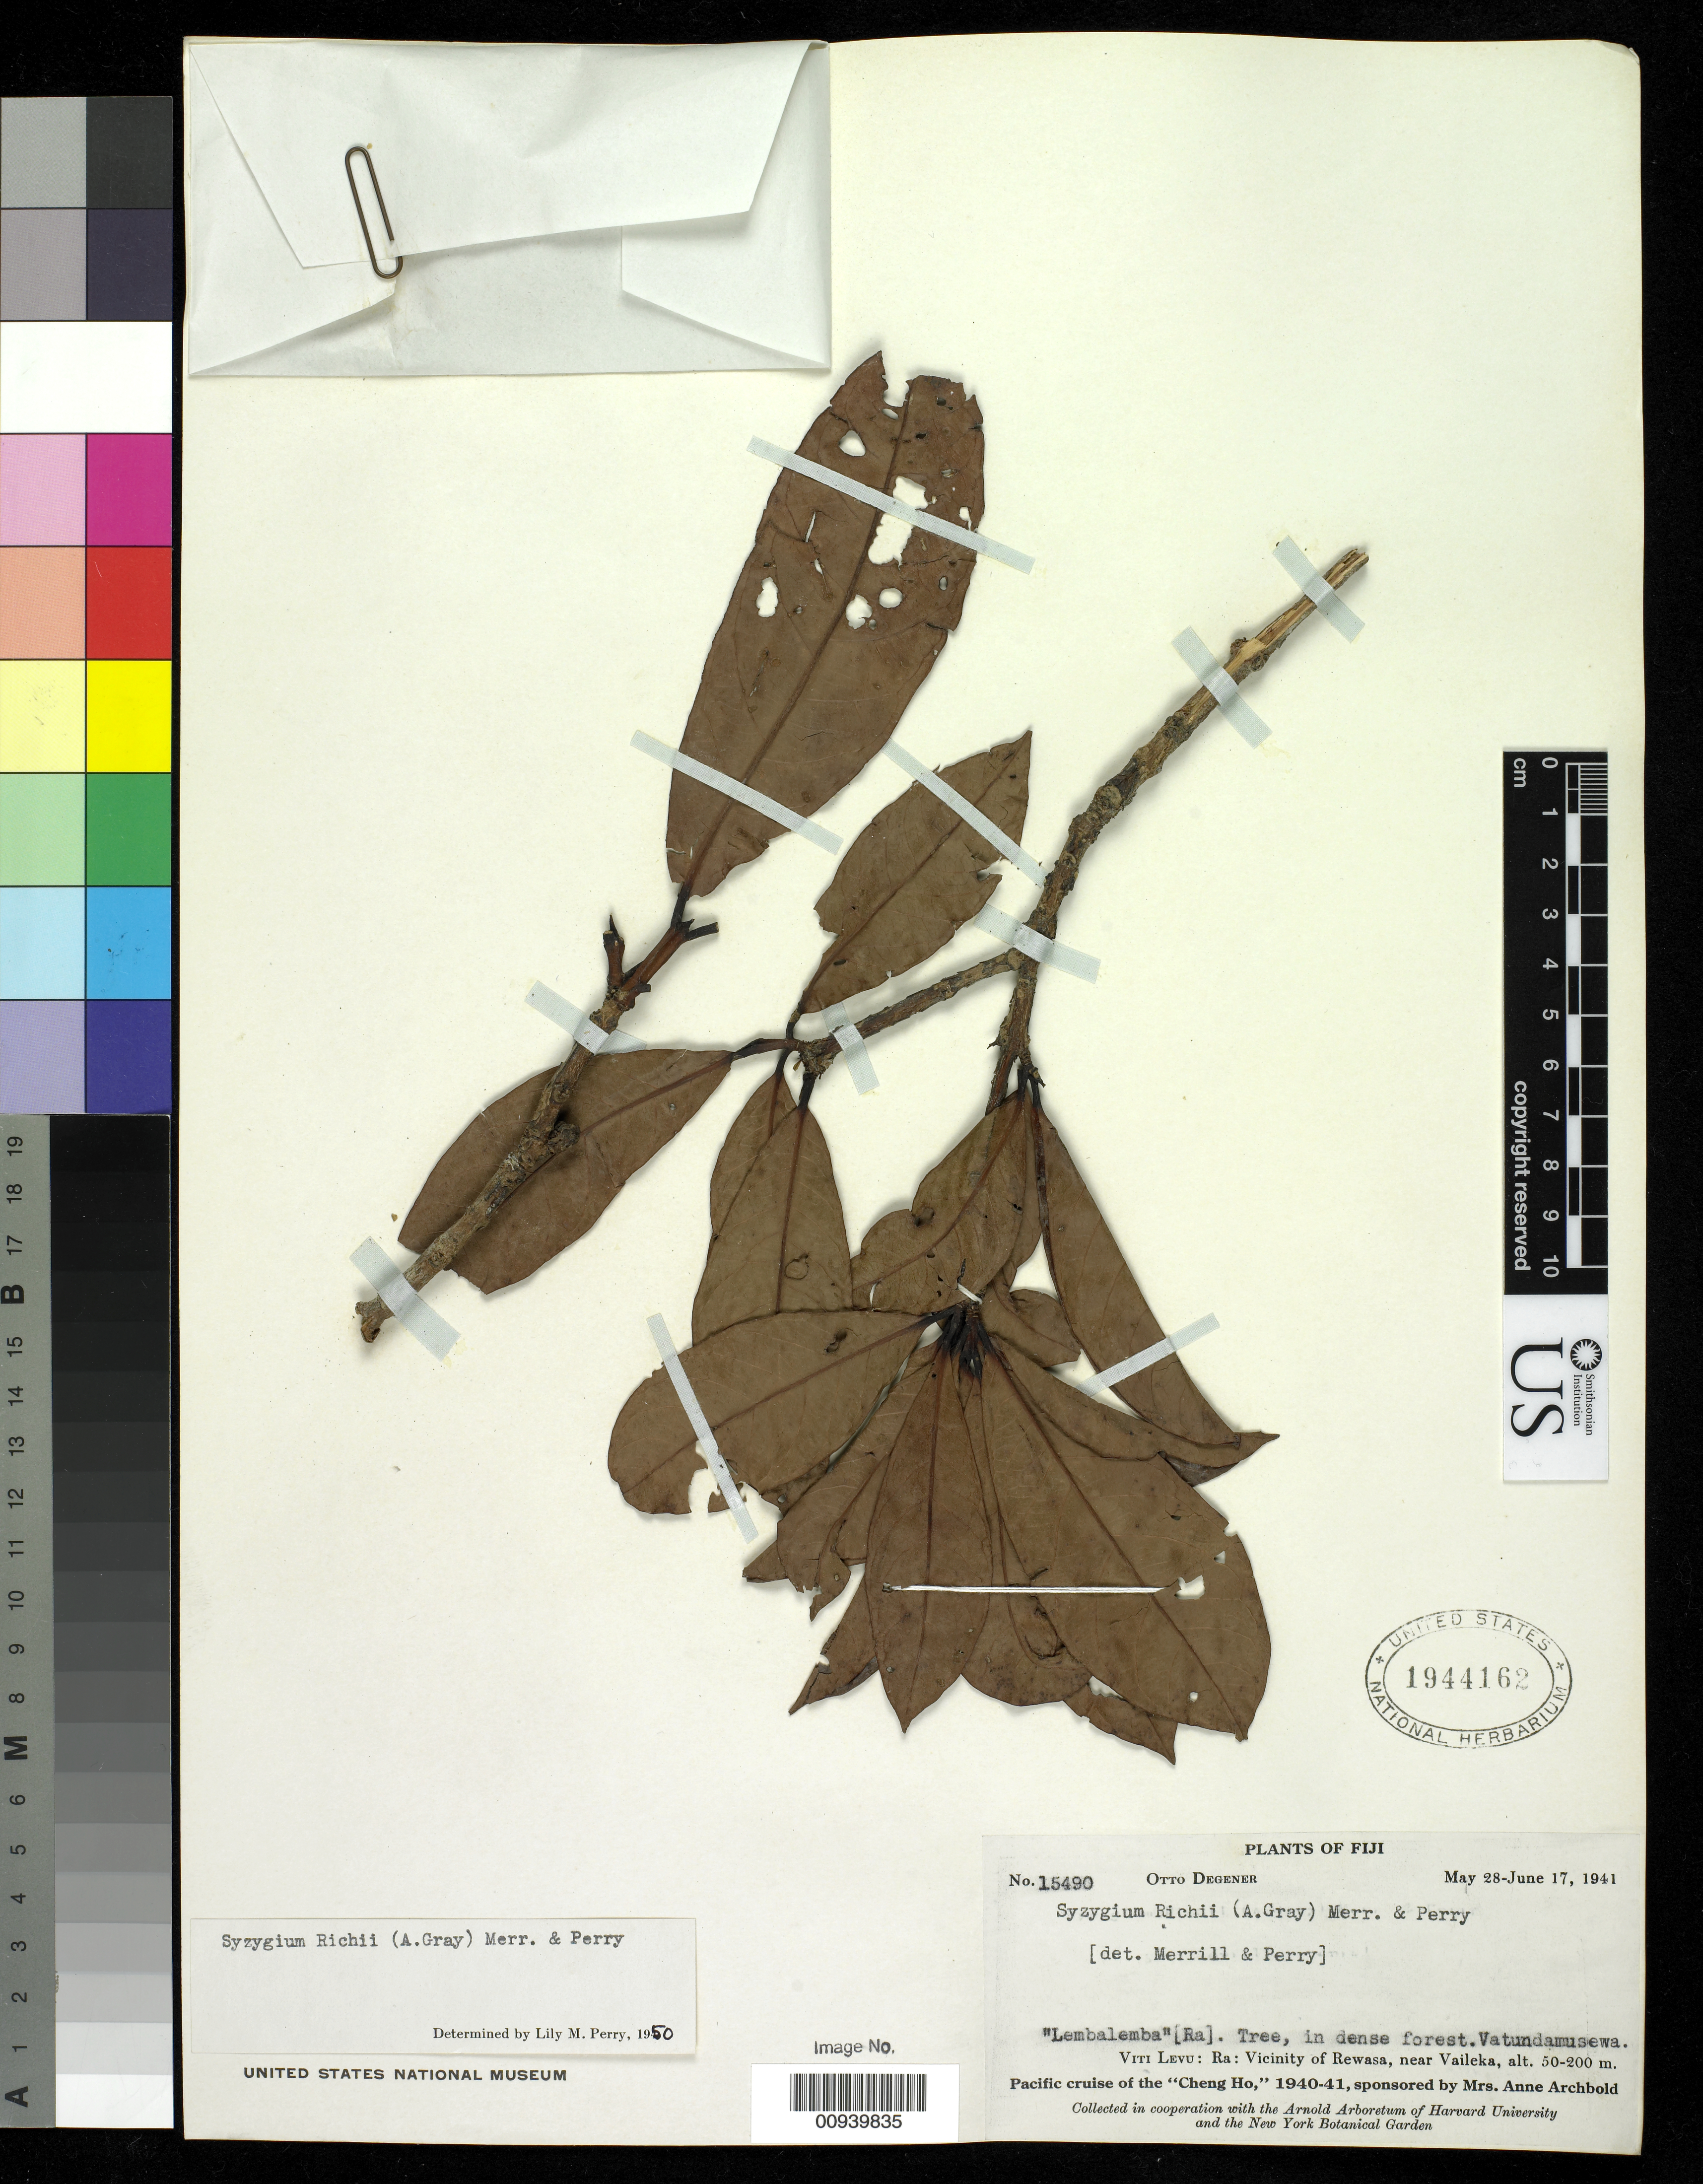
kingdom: Plantae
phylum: Tracheophyta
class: Magnoliopsida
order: Myrtales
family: Myrtaceae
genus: Syzygium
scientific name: Syzygium richii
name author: (A. Gray) Merr. & L.M. Perry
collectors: O. Degener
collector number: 15490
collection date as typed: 28 May 1941 to 17 Jun 1941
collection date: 1941-05-28/1941-06-17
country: Fiji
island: Viti Levu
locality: Vicinity of Rewasa, near Vaileka; Vatundamusewa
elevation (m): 50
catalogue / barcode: US 1944162